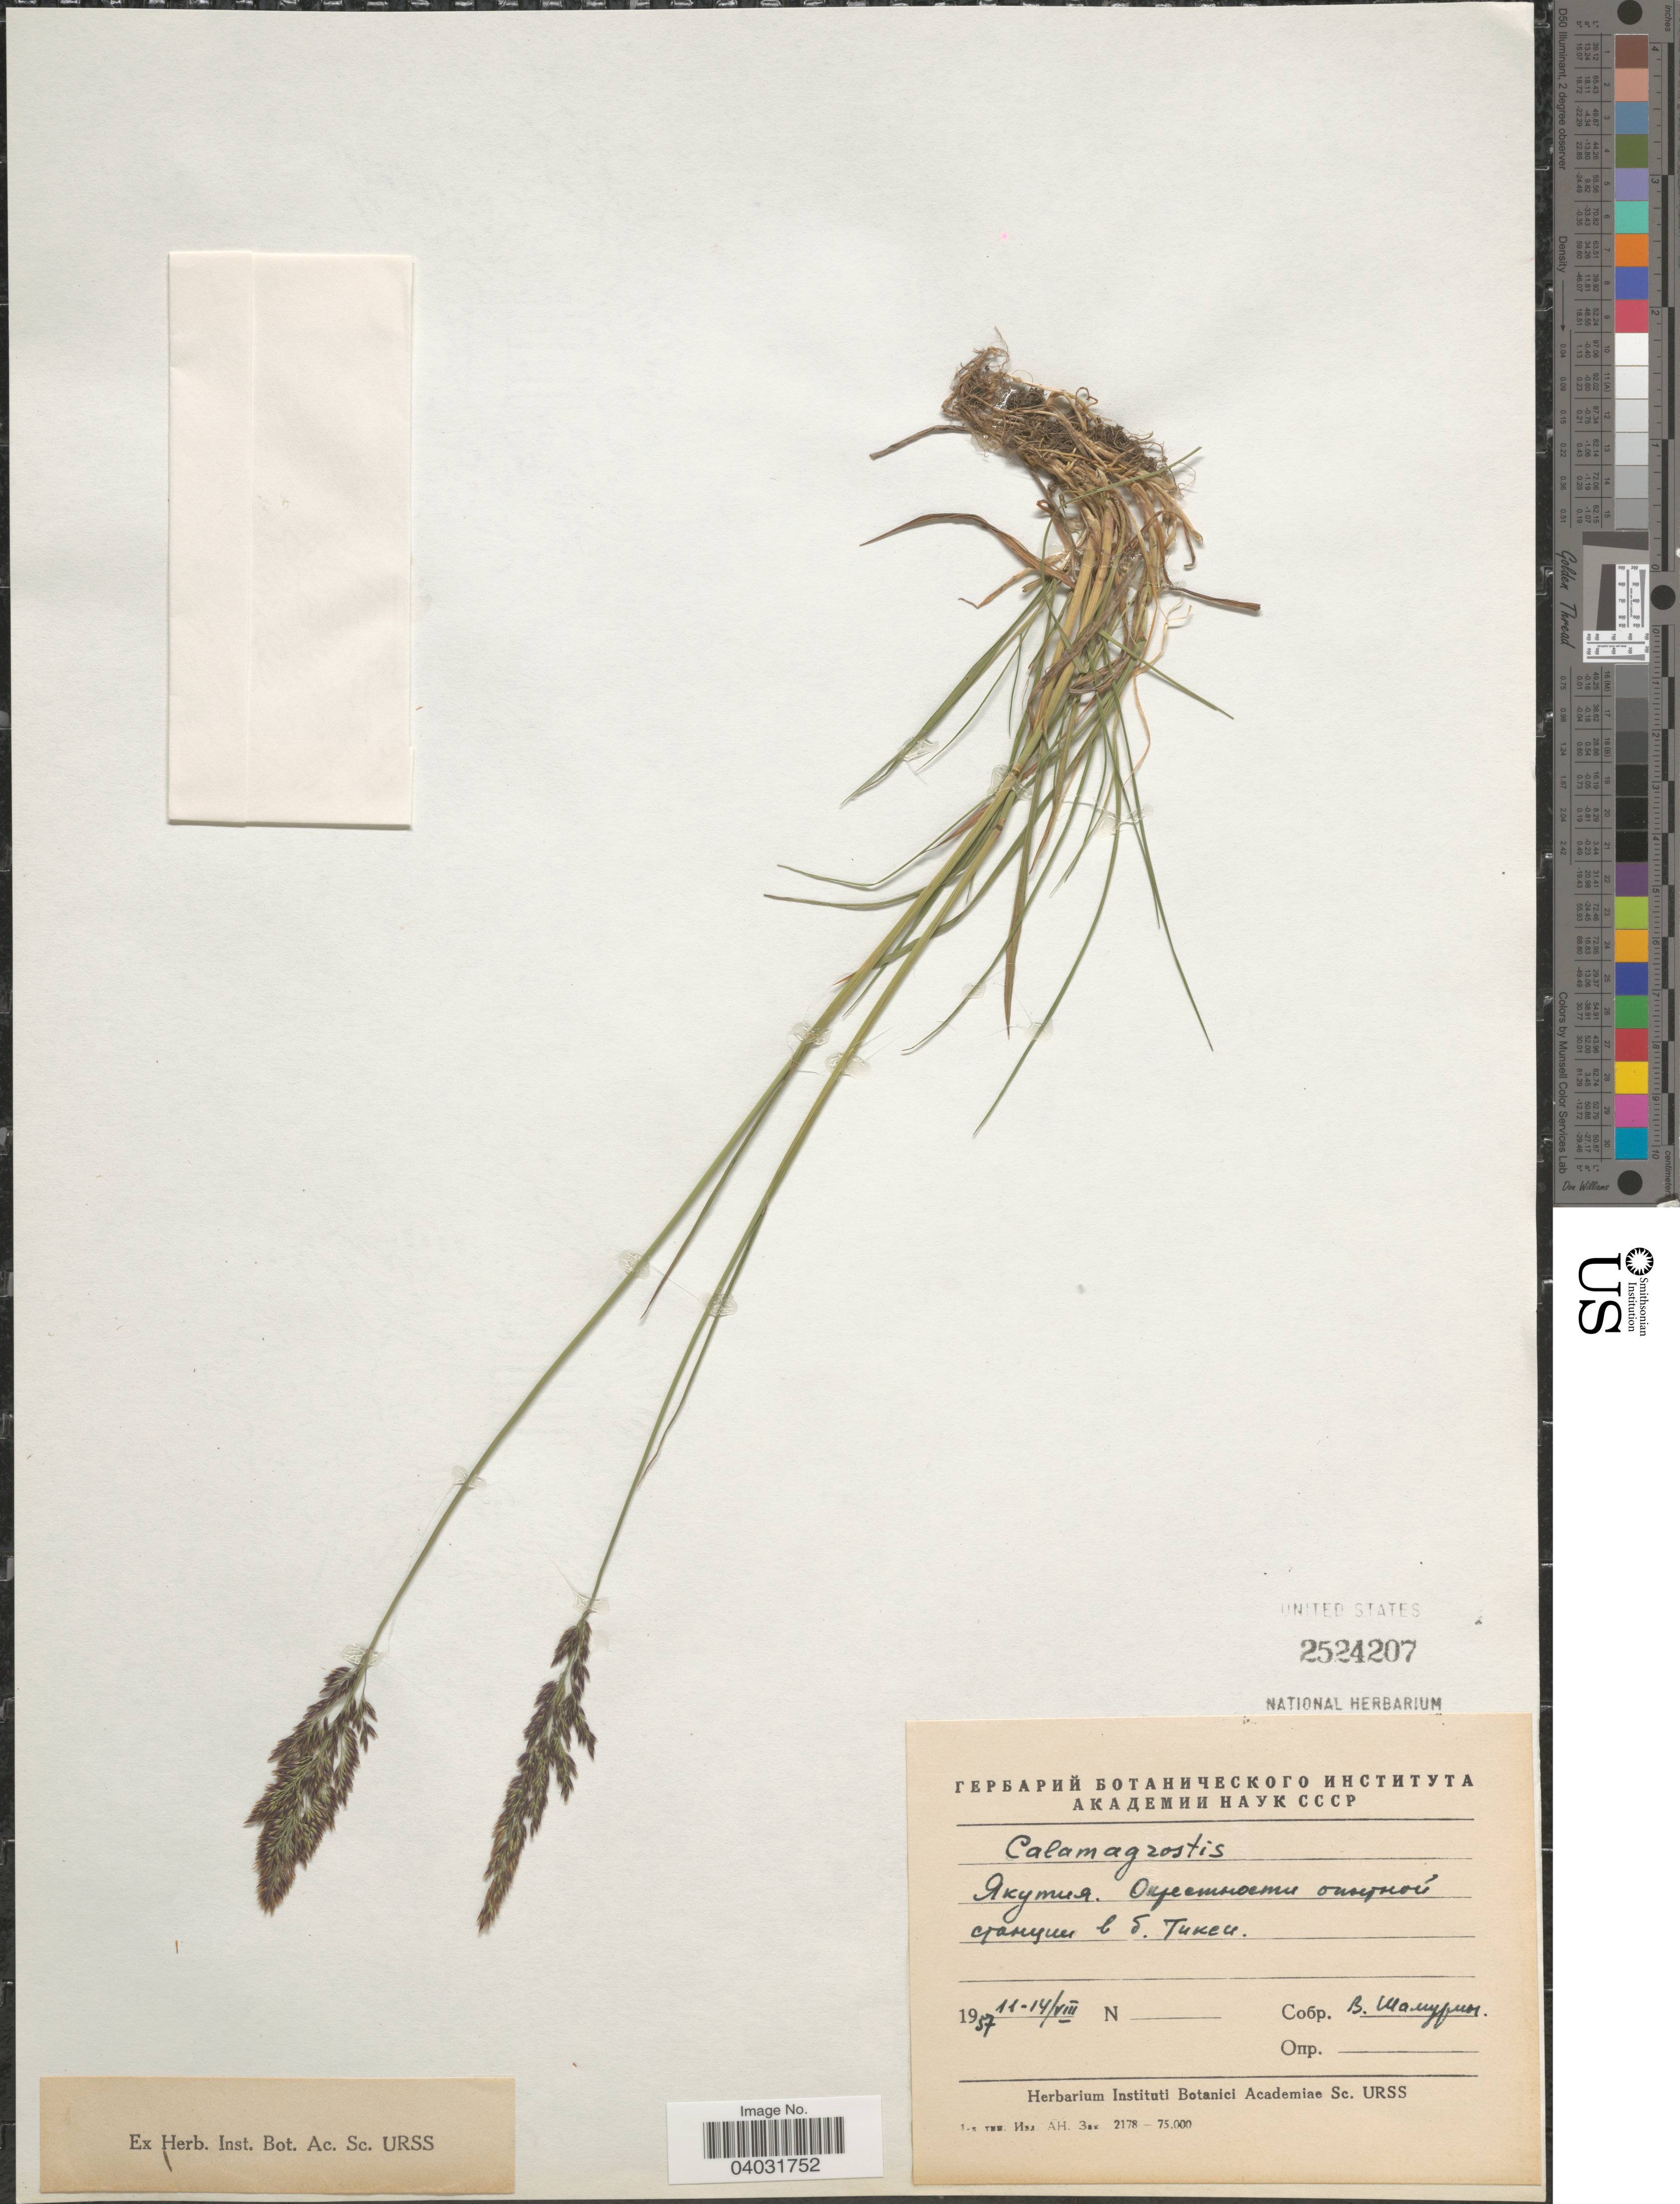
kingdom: Plantae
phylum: Tracheophyta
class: Liliopsida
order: Poales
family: Poaceae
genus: Calamagrostis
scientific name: Calamagrostis sp.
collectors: V. Shamurin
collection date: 1957-08-11/1957-08-14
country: Russian Federation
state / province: Sakha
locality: Tiksi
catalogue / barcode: US 2524207